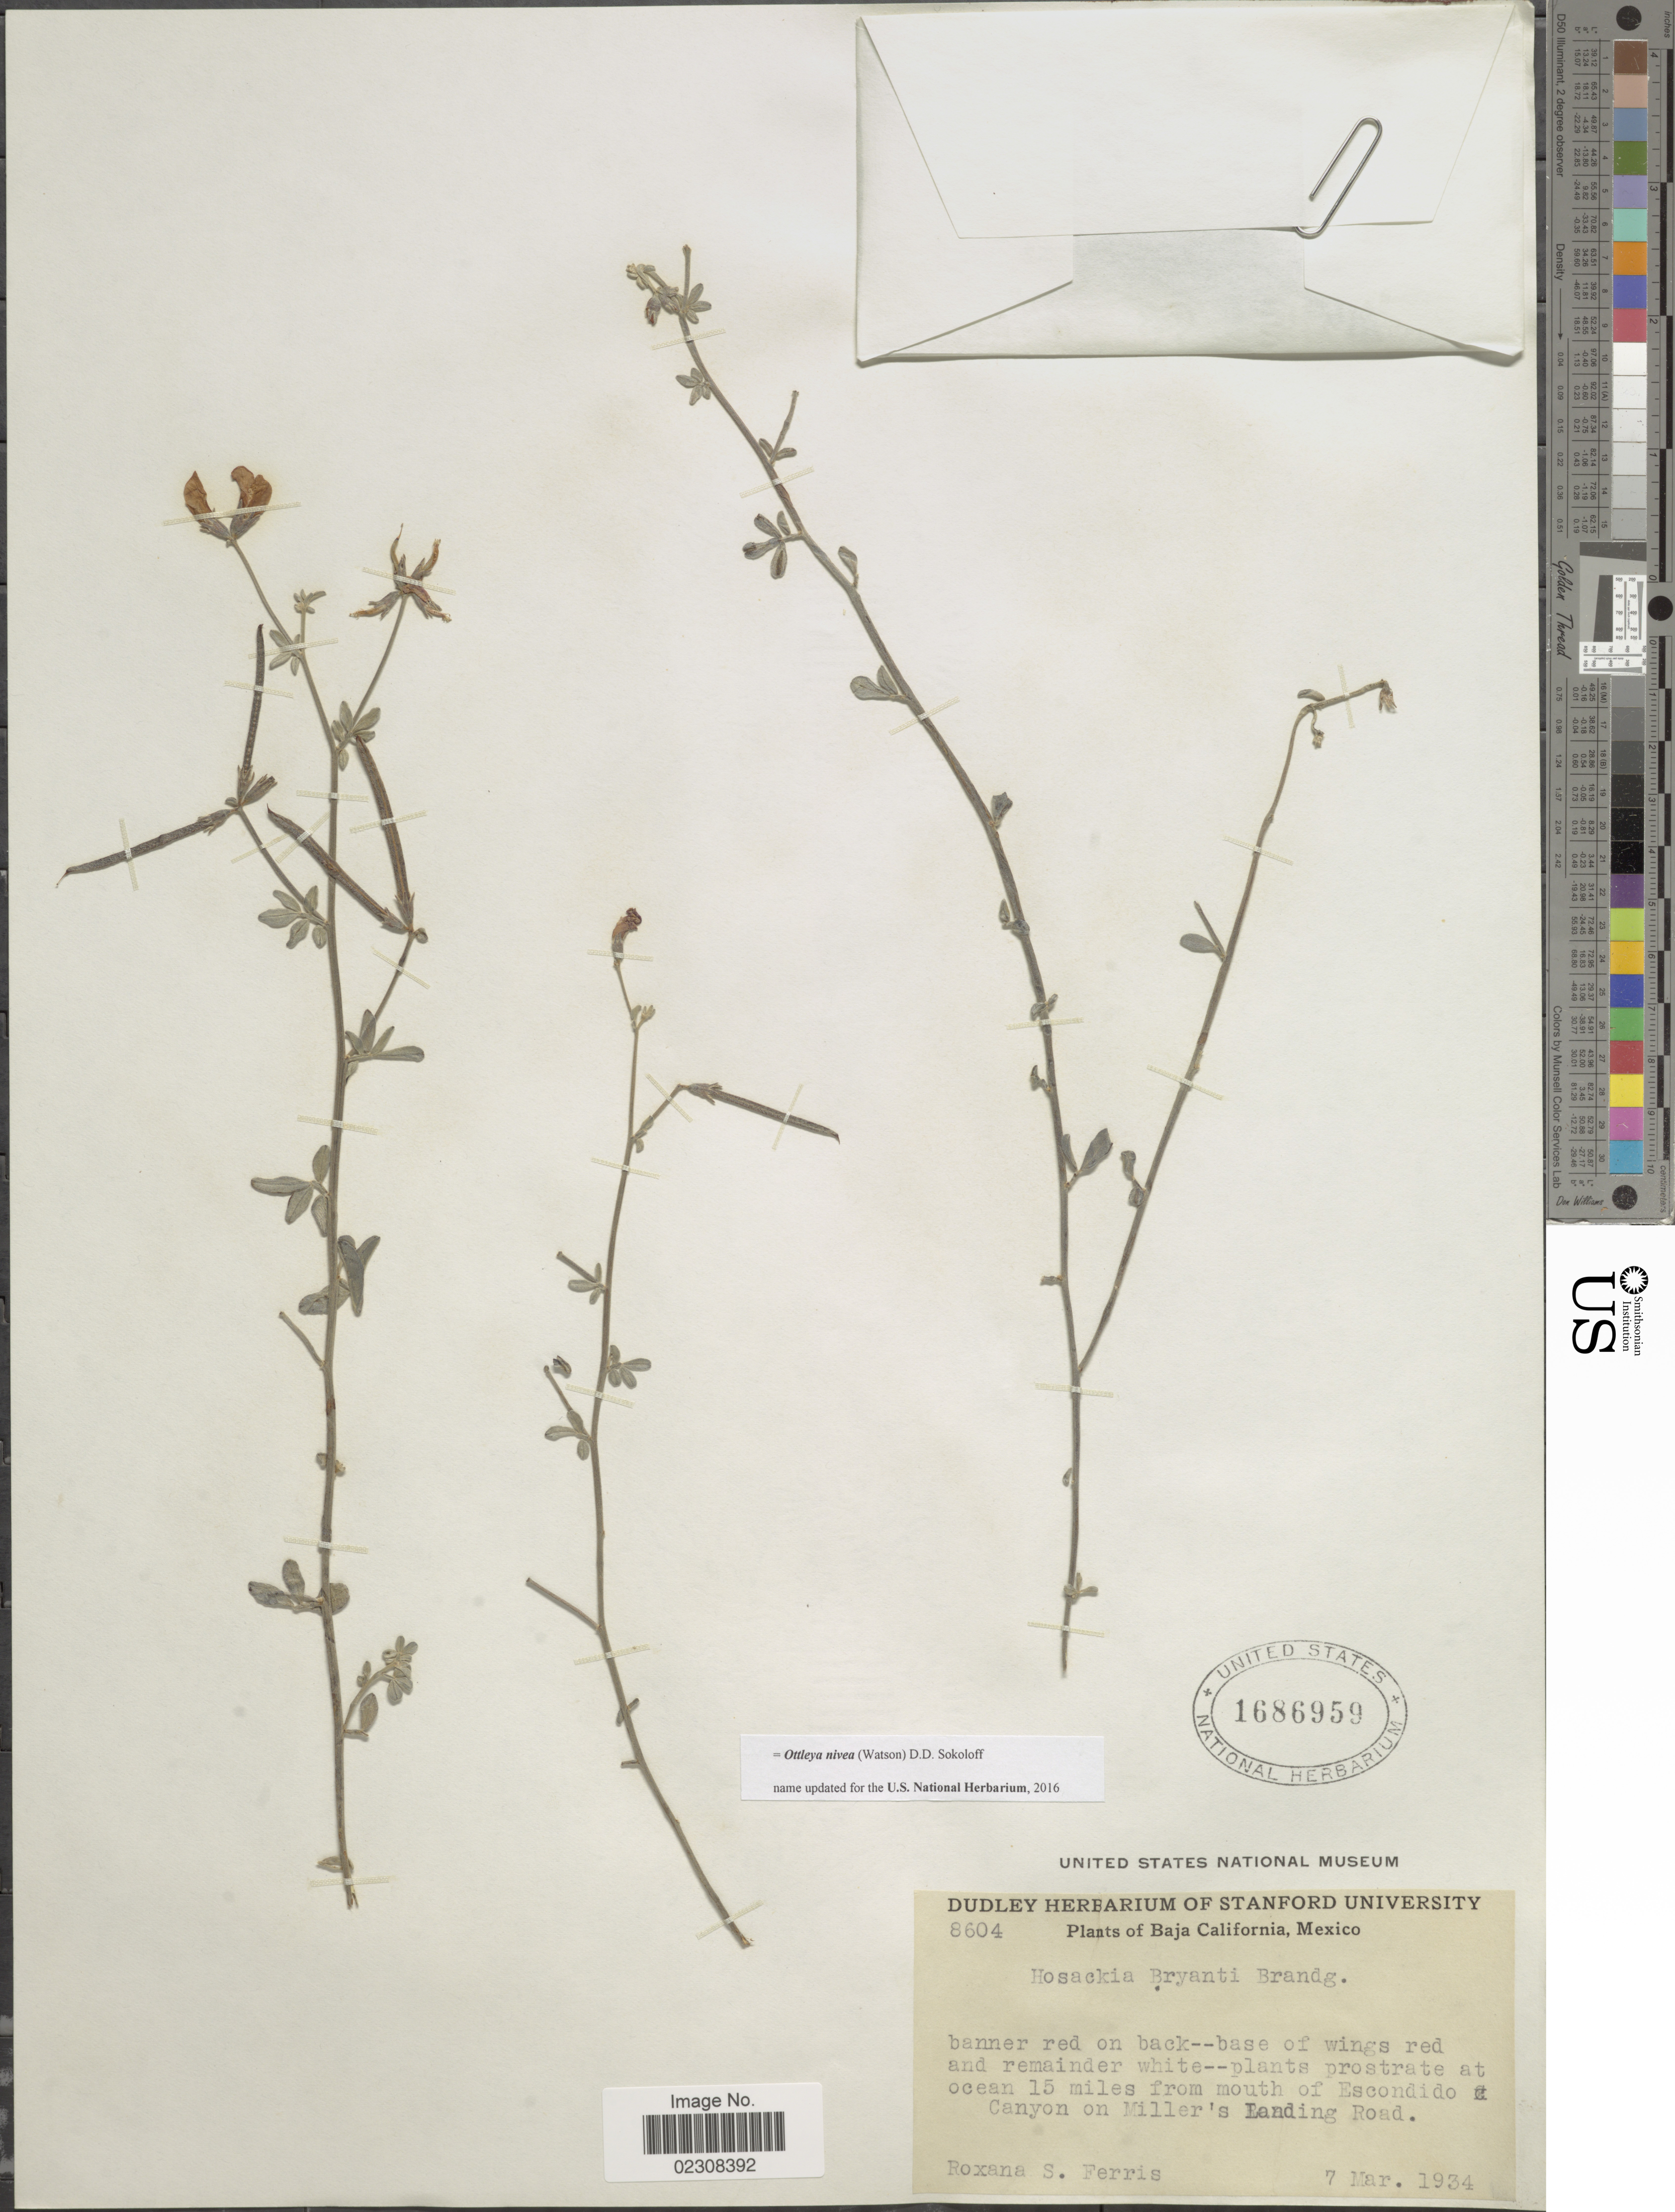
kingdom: Plantae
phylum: Tracheophyta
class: Magnoliopsida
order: Fabales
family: Fabaceae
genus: Ottleya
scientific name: Ottleya nivea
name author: (Watson) D.D. Sokoloff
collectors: R. S. Ferris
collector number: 8604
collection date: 1934-03-07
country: Mexico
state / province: Baja California Norte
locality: Banner red on back--base of wings red and remainder white--plants prostrate at ocean 15 mles from mouth of Escondido Canyon on Miller's Landing Road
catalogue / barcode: US 1686959